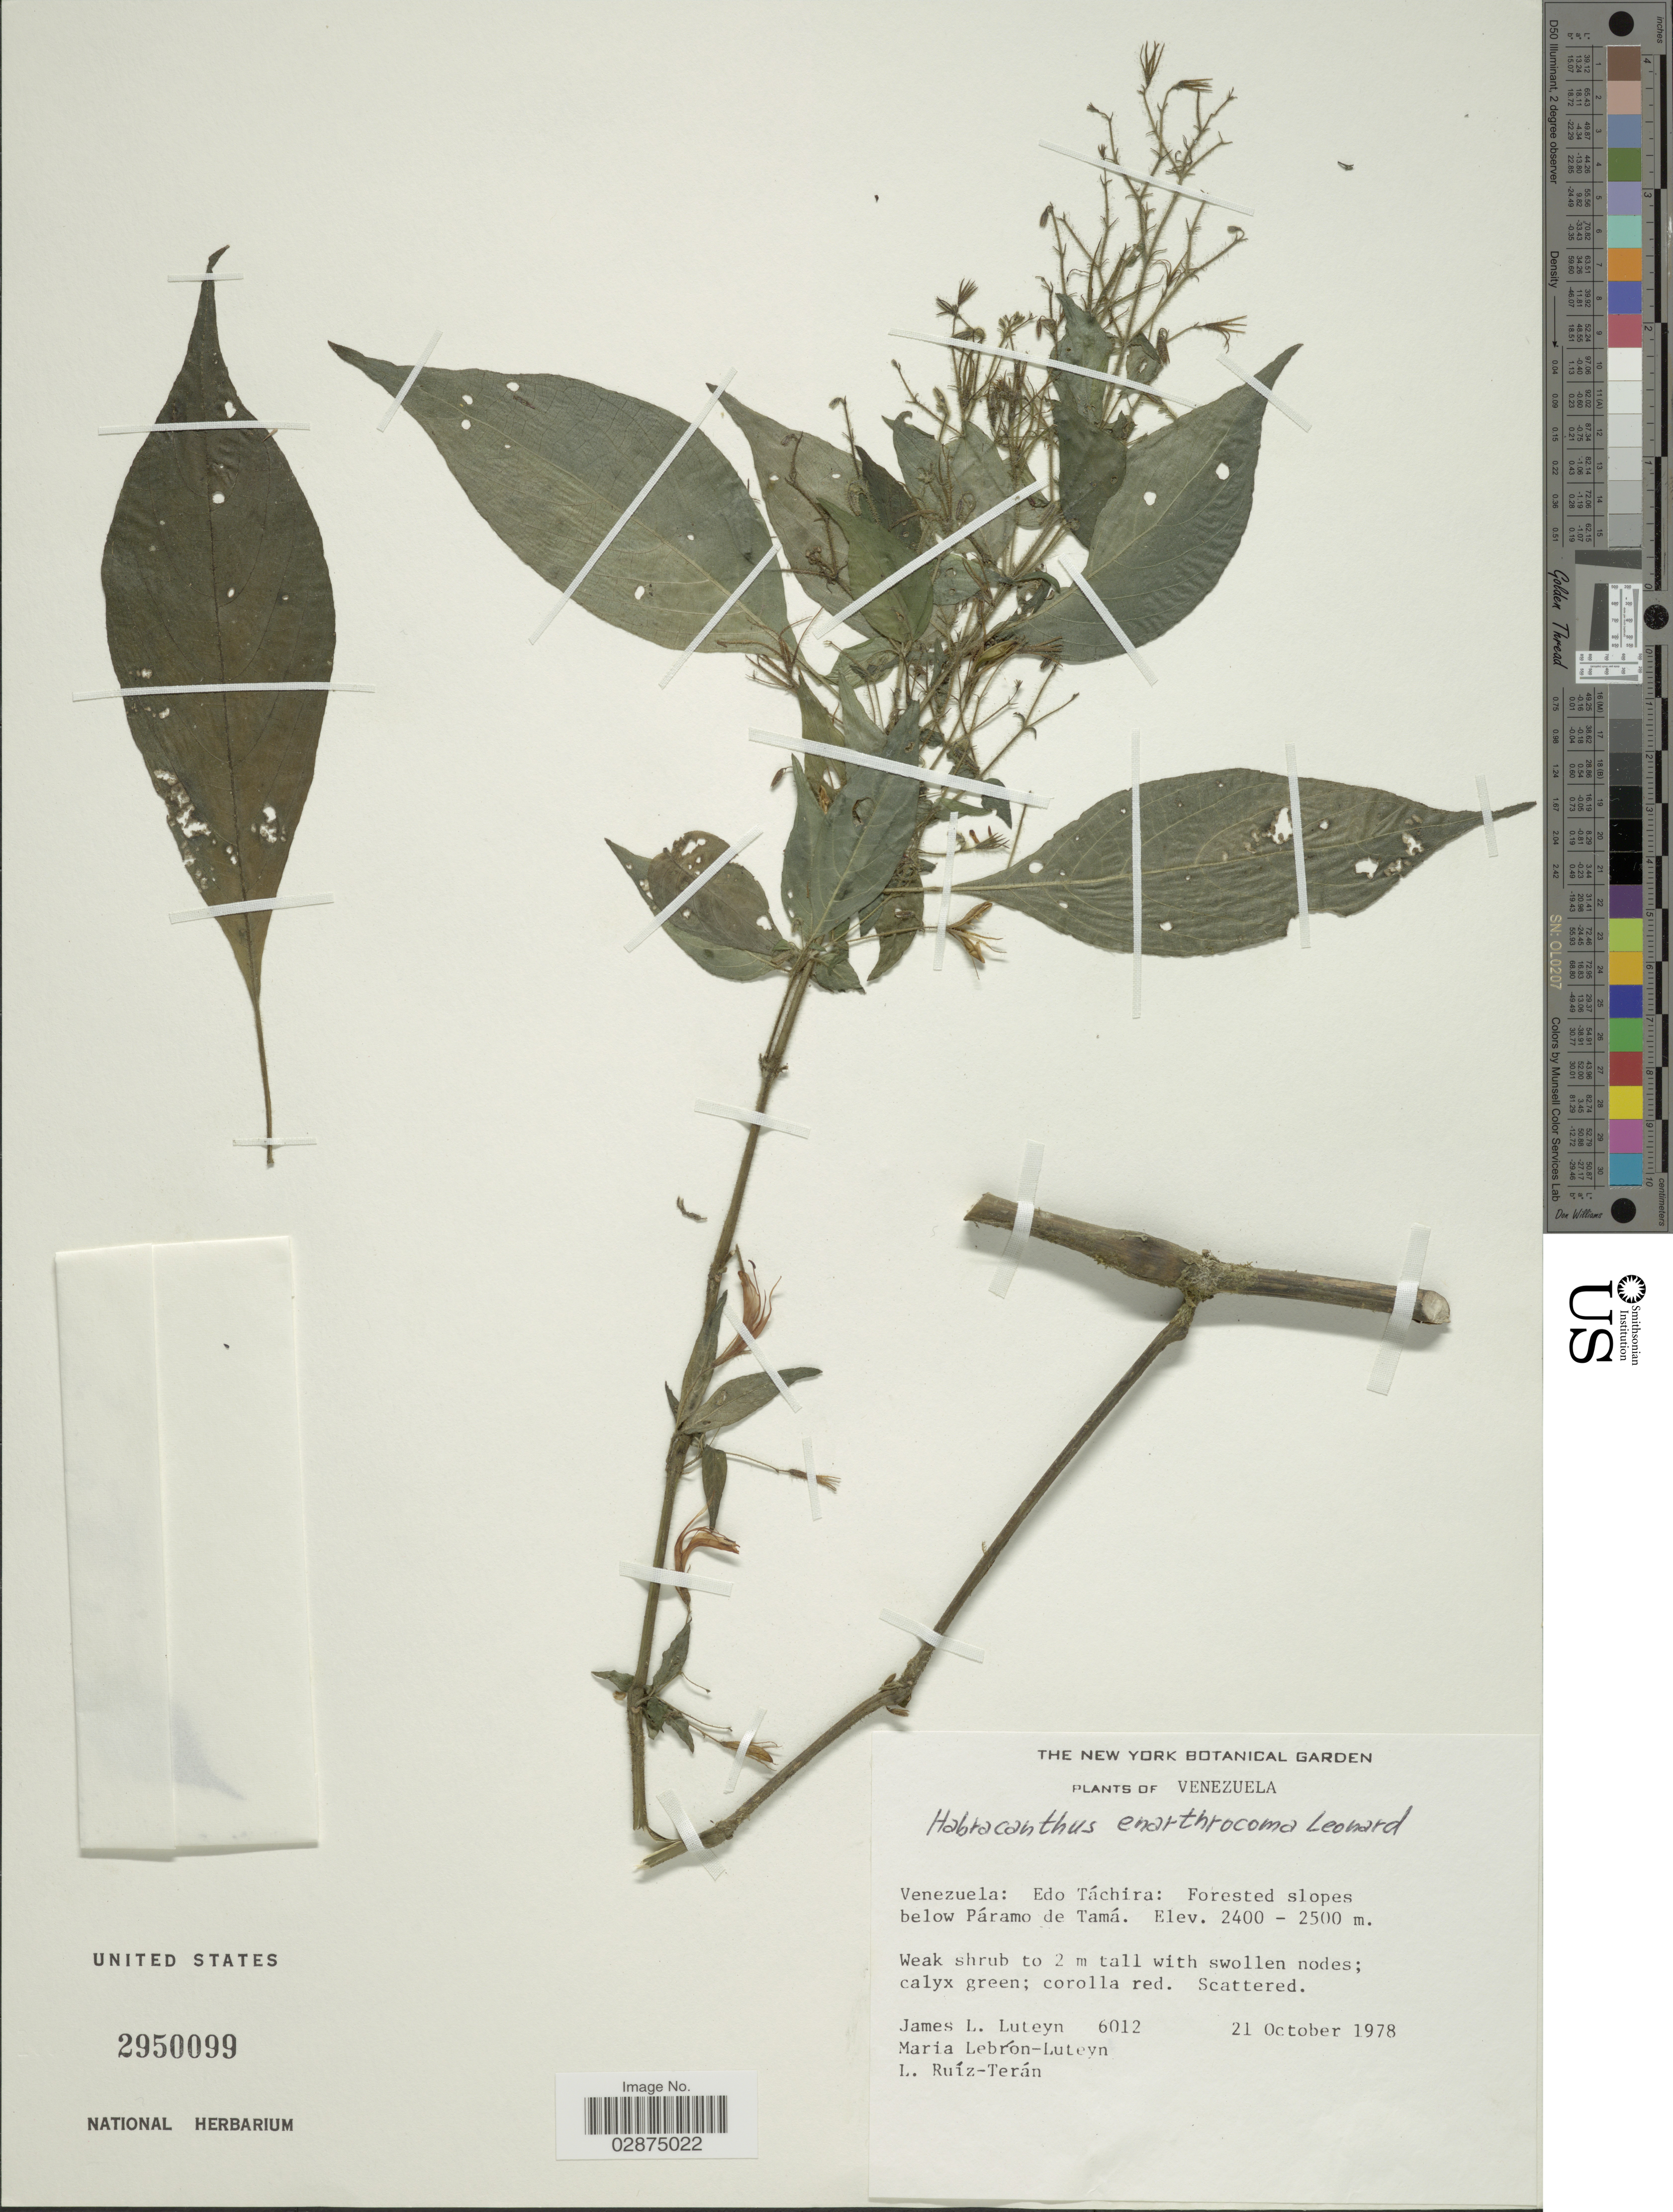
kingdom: Plantae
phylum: Tracheophyta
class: Magnoliopsida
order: Lamiales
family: Acanthaceae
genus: Habracanthus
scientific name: Habracanthus enarthrocoma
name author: Leonard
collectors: J. L. Luteyn, M. L. Lebrón-Luteyn & L. E. Ruíz-Terán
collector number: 6012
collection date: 1978-10-21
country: Venezuela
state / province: Tachira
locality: Edo Táchira: Forested slopes below Páramo de Tamá.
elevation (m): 2400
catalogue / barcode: US 2950099